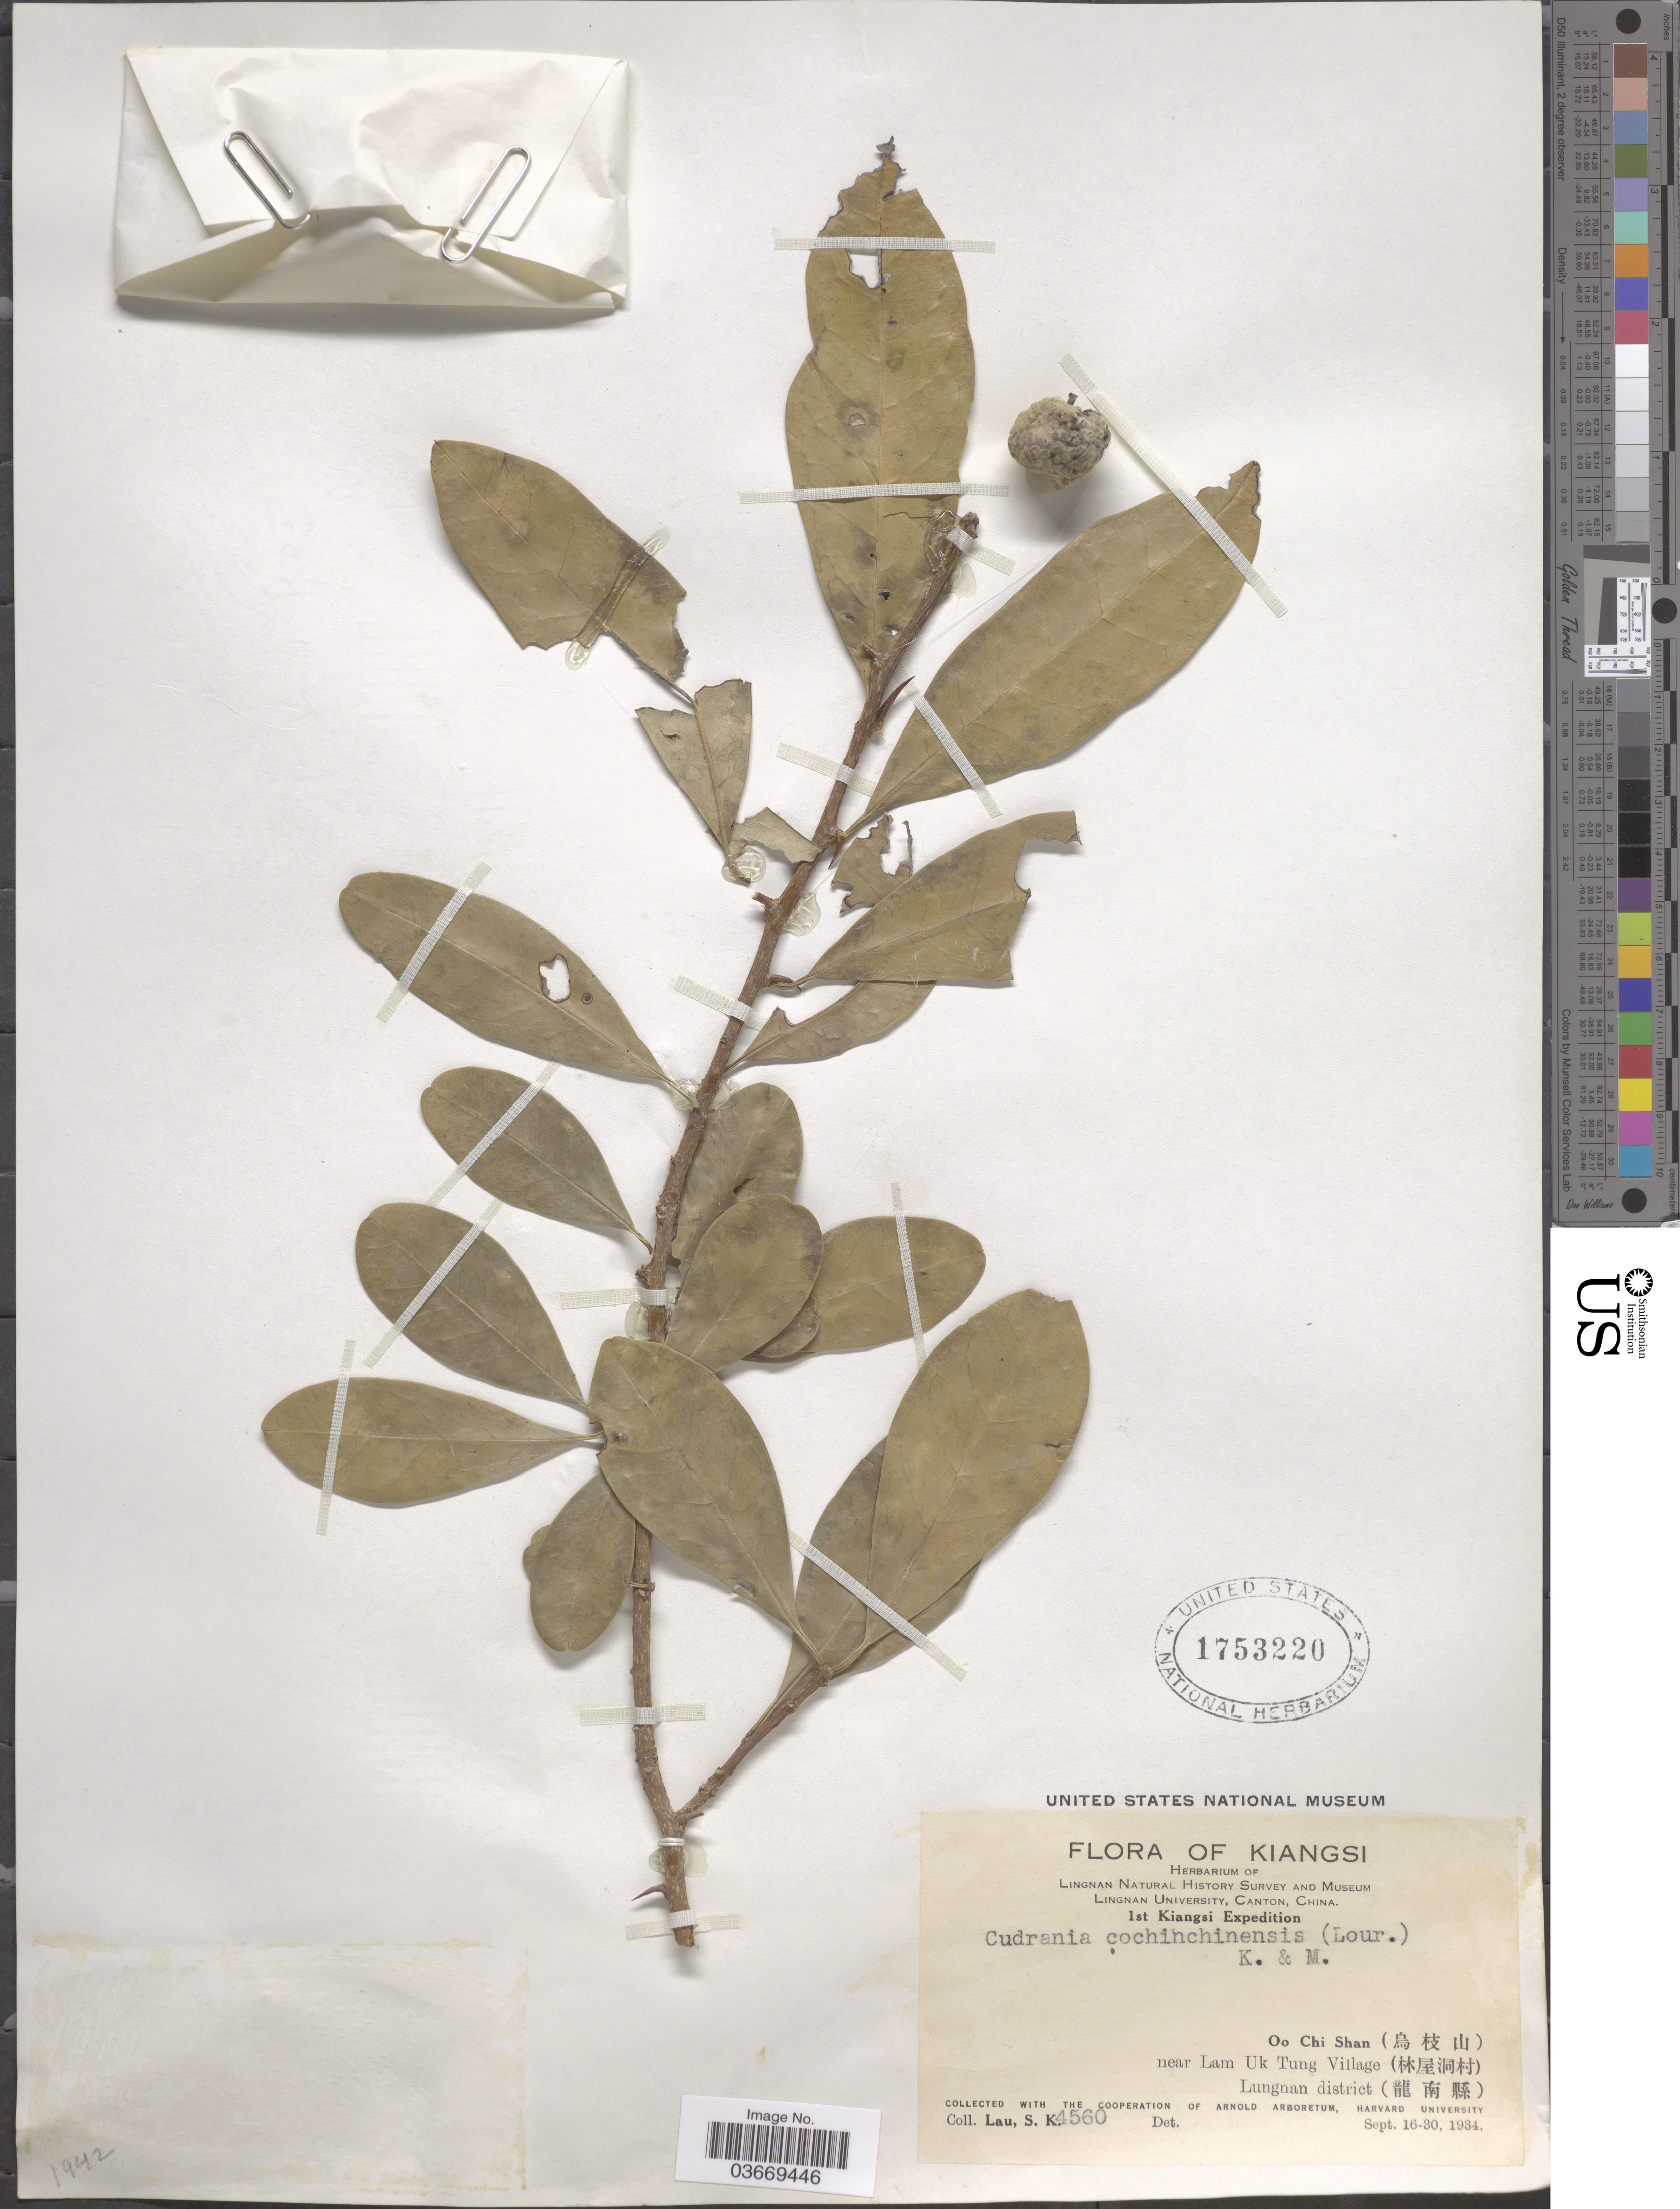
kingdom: Plantae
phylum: Tracheophyta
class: Magnoliopsida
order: Rosales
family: Moraceae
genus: Maclura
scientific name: Maclura cochinchinensis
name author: (Lour.) Corner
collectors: S. K. Lau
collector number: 4560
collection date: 1934-09-16/1934-09-30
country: China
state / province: Jiangsu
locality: Kiangsi. Oo Chi Shan (X), near Lam Uk Tung Village (X), Lungnan district (X).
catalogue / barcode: US 1753220